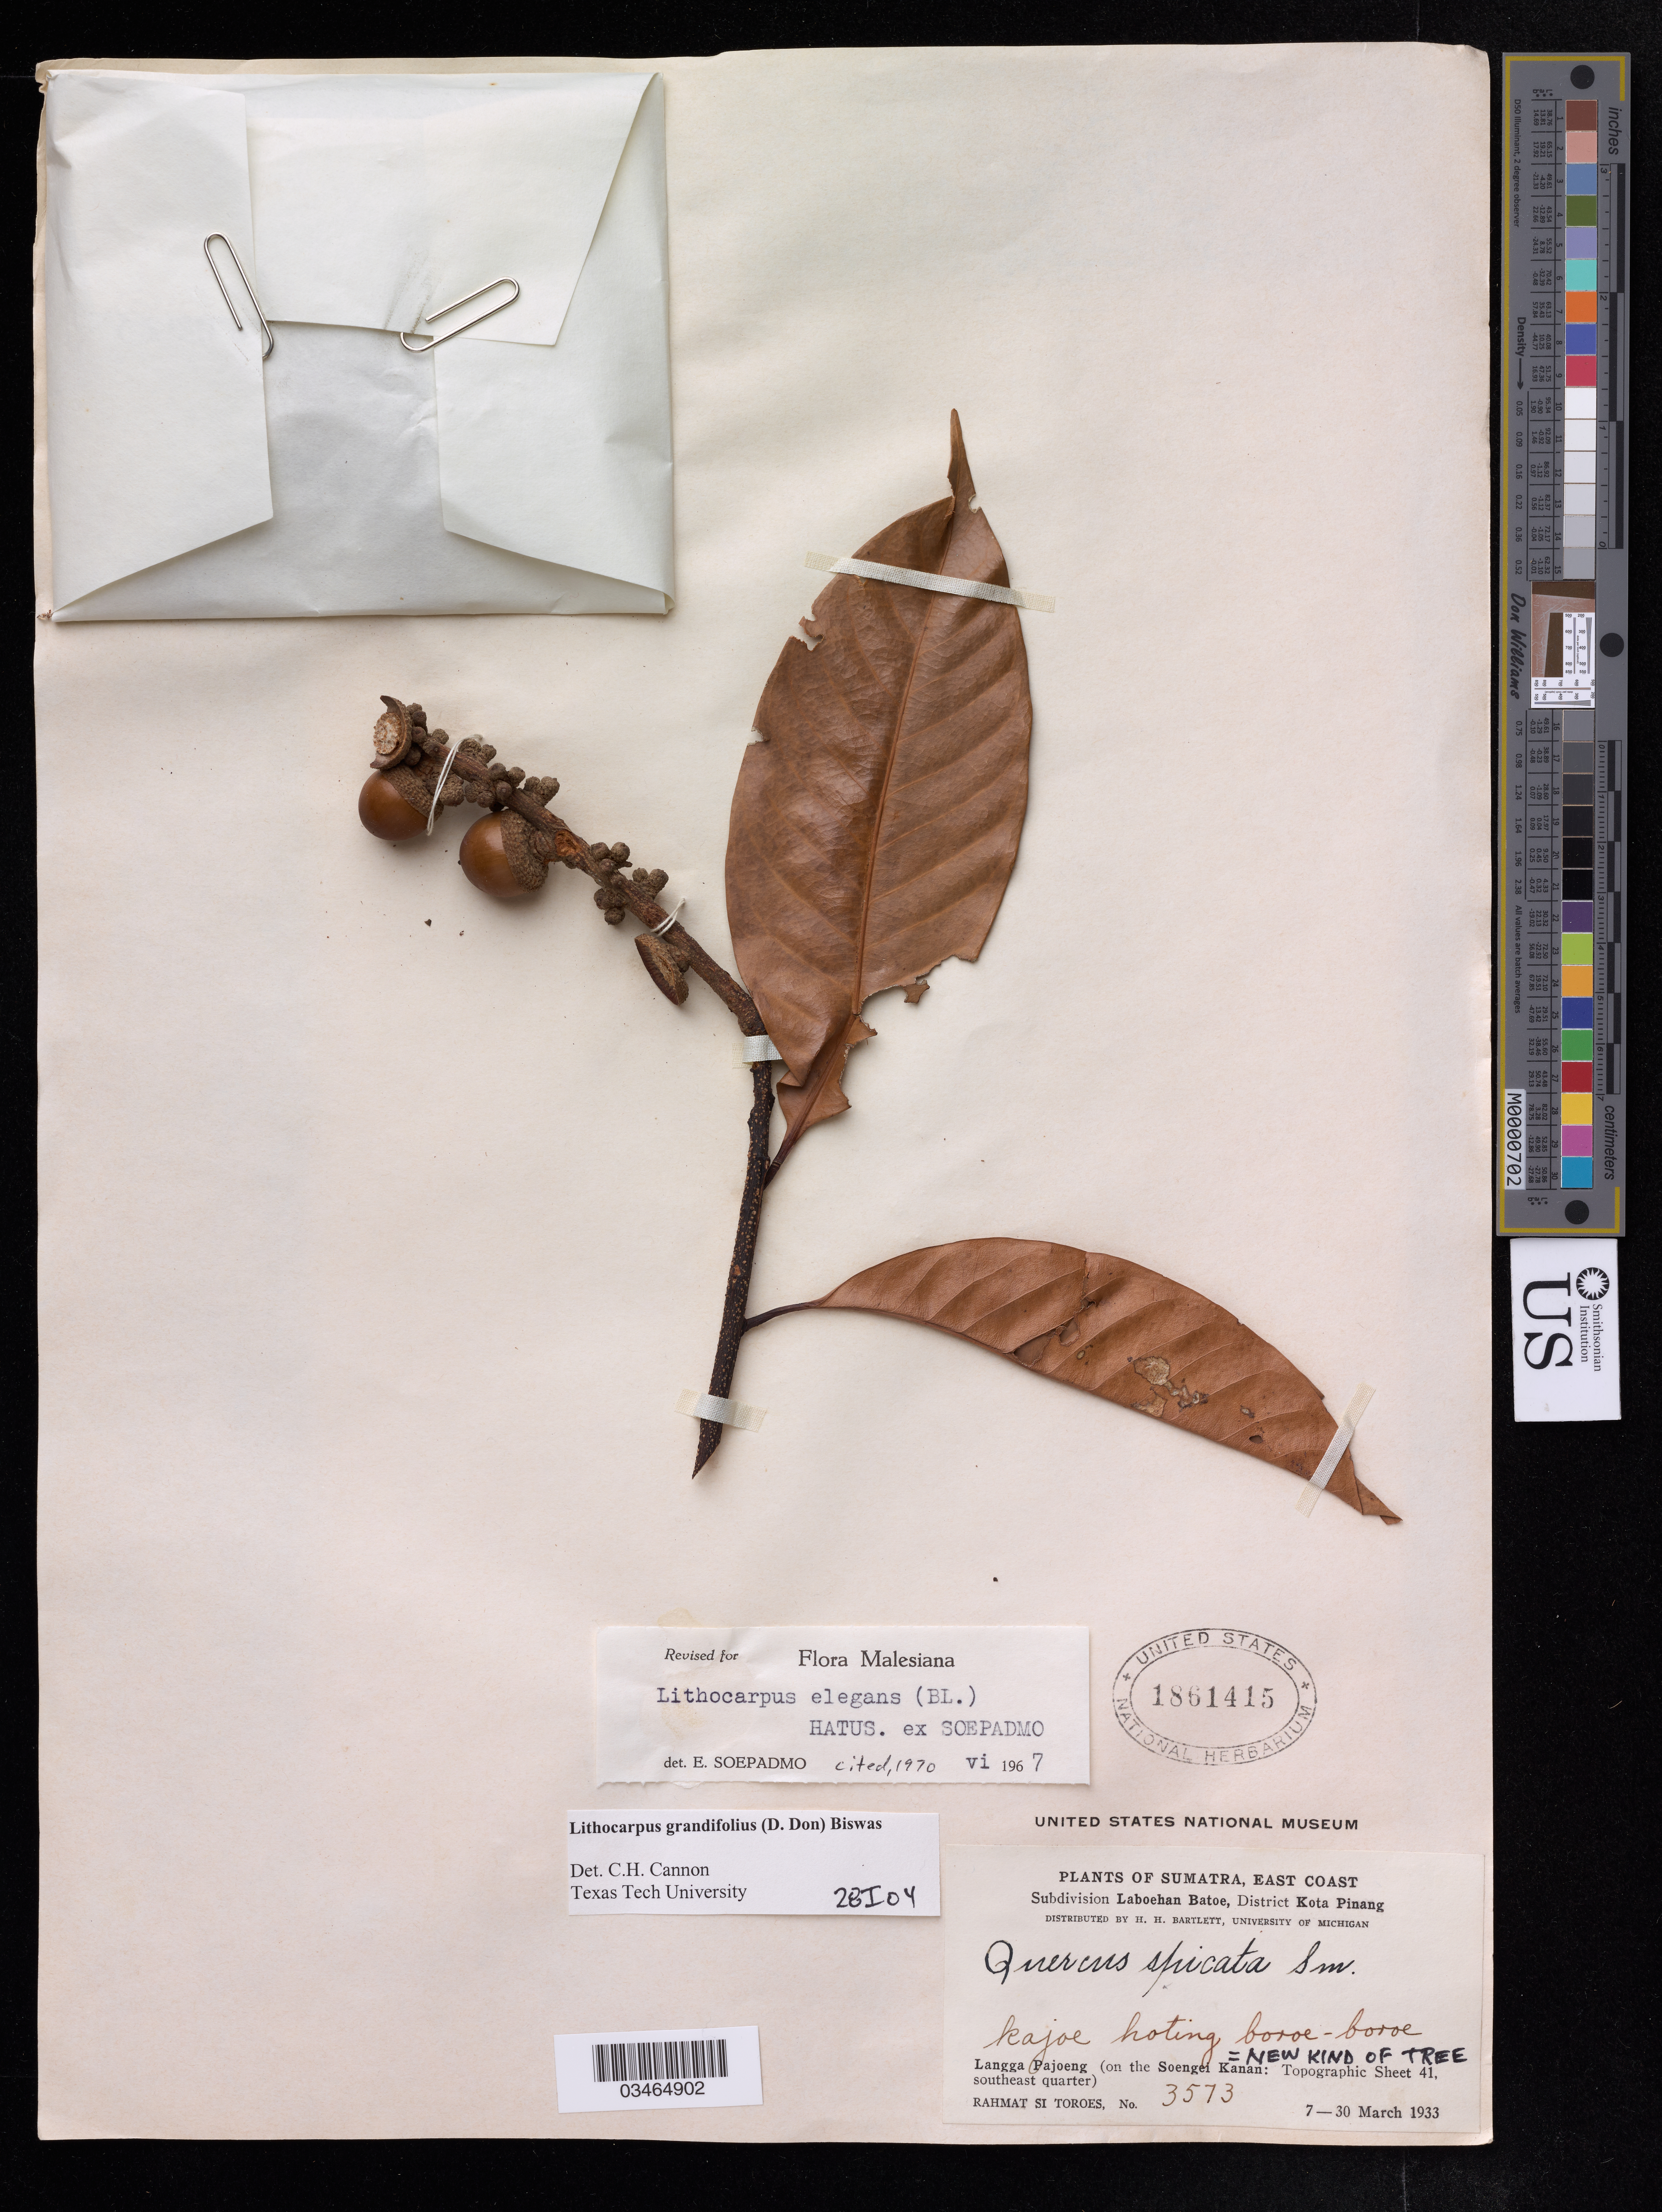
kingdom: Plantae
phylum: Tracheophyta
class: Magnoliopsida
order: Fagales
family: Fagaceae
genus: Lithocarpus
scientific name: Lithocarpus grandifolius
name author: (D. Don) S. N. Biswas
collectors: R. Si Toroes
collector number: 3573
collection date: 1930-03-07/1933-03-30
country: Indonesia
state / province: Sumatra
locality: East Coast. Laboehan Batoe, Kota Pinang. Langga Pajoeng (on the Soengei Kanan).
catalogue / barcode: US 1861415